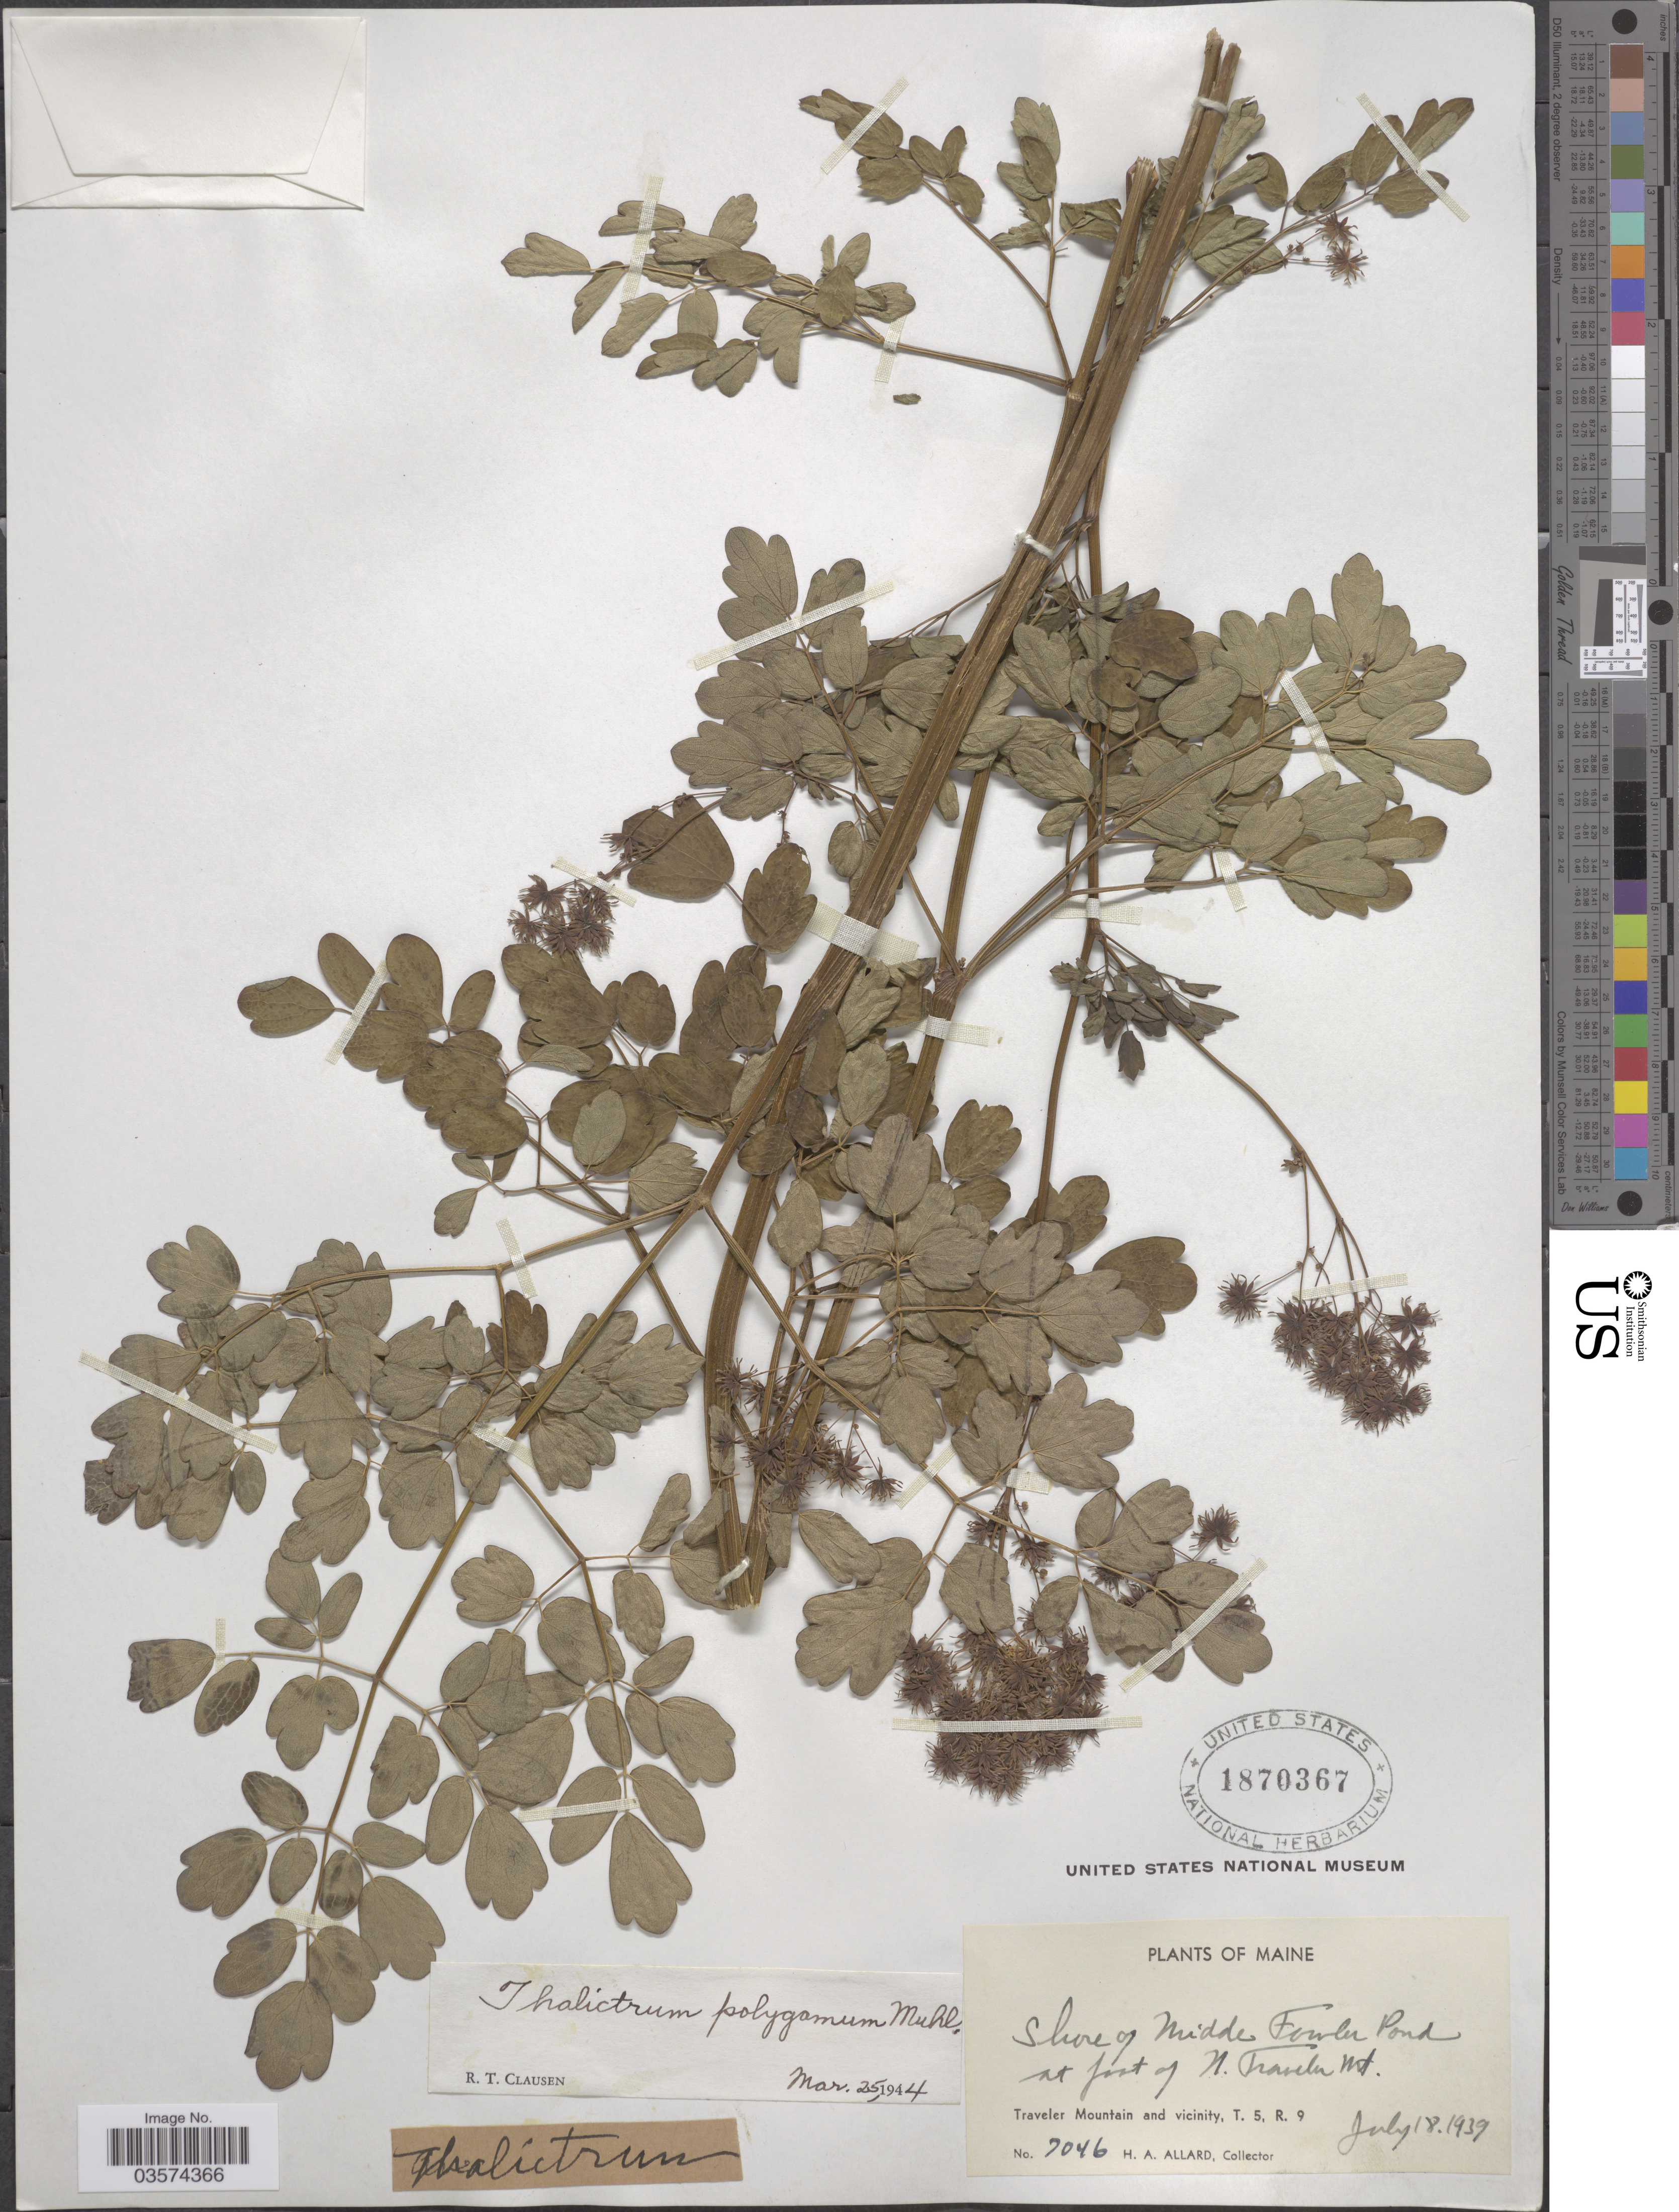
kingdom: Plantae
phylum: Tracheophyta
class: Magnoliopsida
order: Ranunculales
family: Ranunculaceae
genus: Thalictrum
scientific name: Thalictrum pubescens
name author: Pursh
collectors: H. A. Allard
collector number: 7046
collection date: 1939-07-18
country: United States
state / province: Maine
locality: Shore of Middle Fowler Pond at foot of N. Traveler Mt. Traveler Mountain and vicinity, T. 5, R. 9.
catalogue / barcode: US 1870367